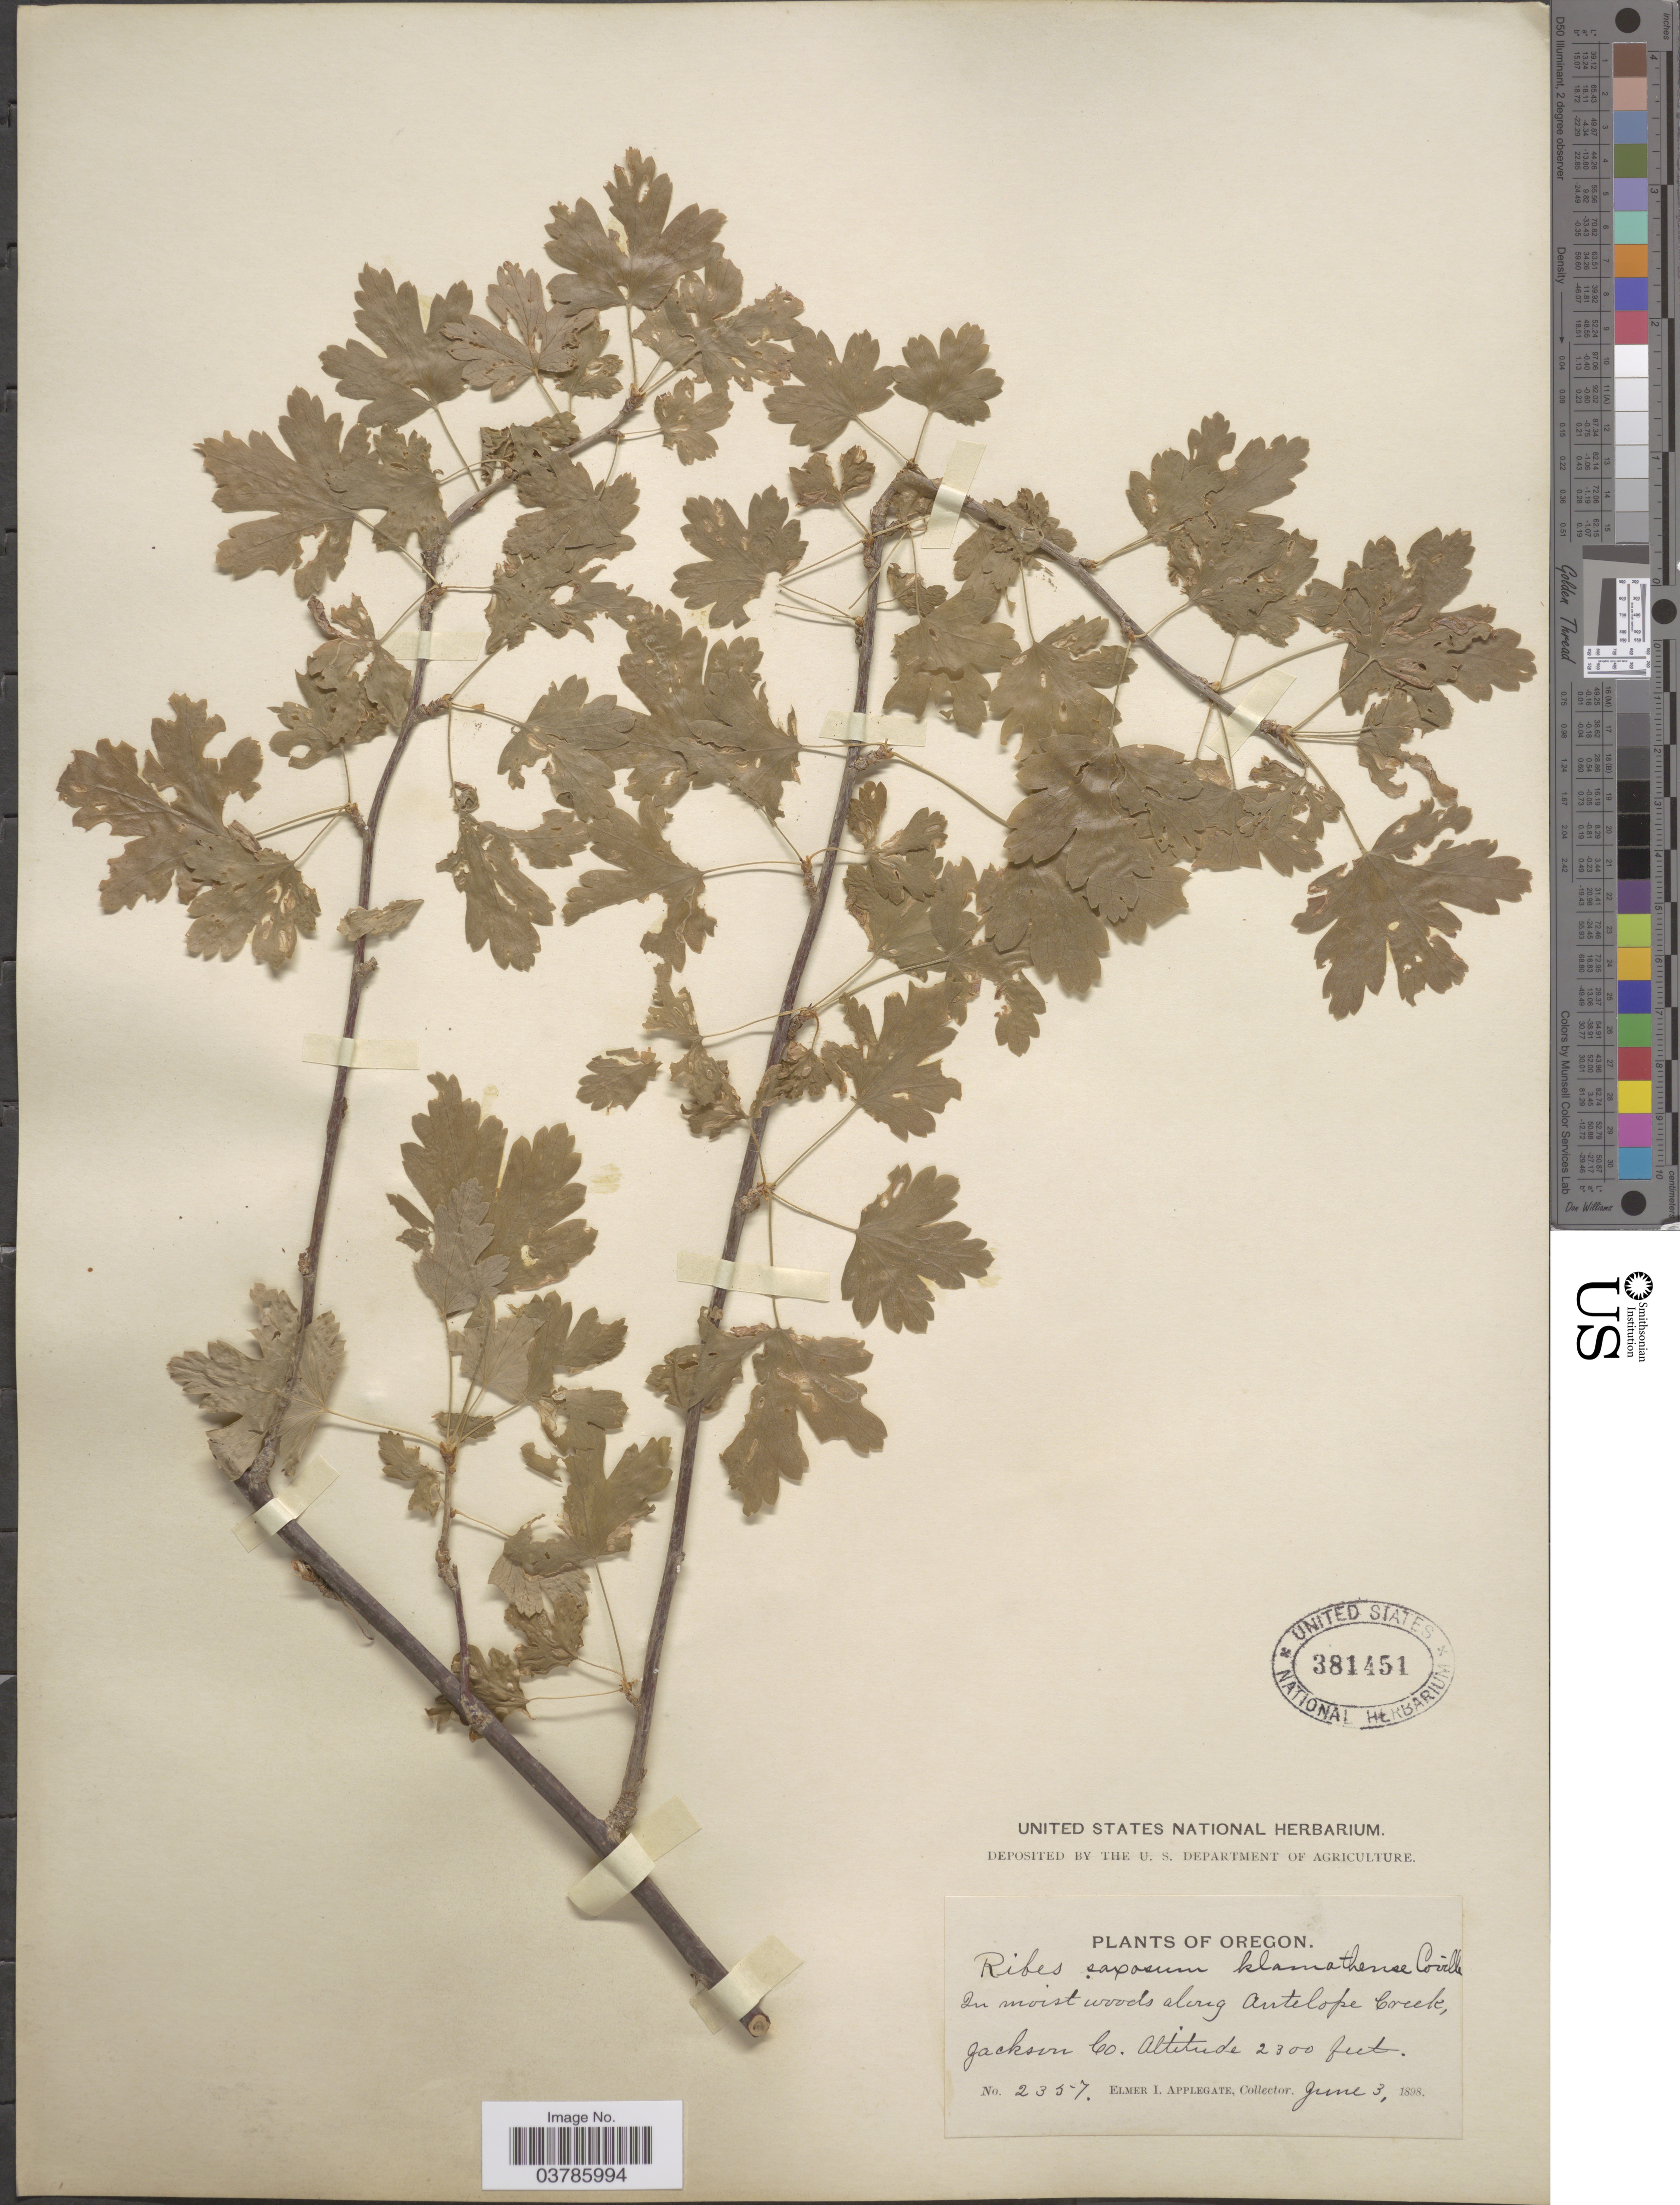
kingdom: Plantae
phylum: Tracheophyta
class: Magnoliopsida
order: Saxifragales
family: Grossulariaceae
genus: Ribes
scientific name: Ribes inerme var. klamathense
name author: (Coville) Jeps.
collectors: E. I. Applegate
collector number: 2357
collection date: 1898-06-03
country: United States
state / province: Oregon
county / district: Jackson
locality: Along Antelope Creek, Jackson Co.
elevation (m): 701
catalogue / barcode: US 381451